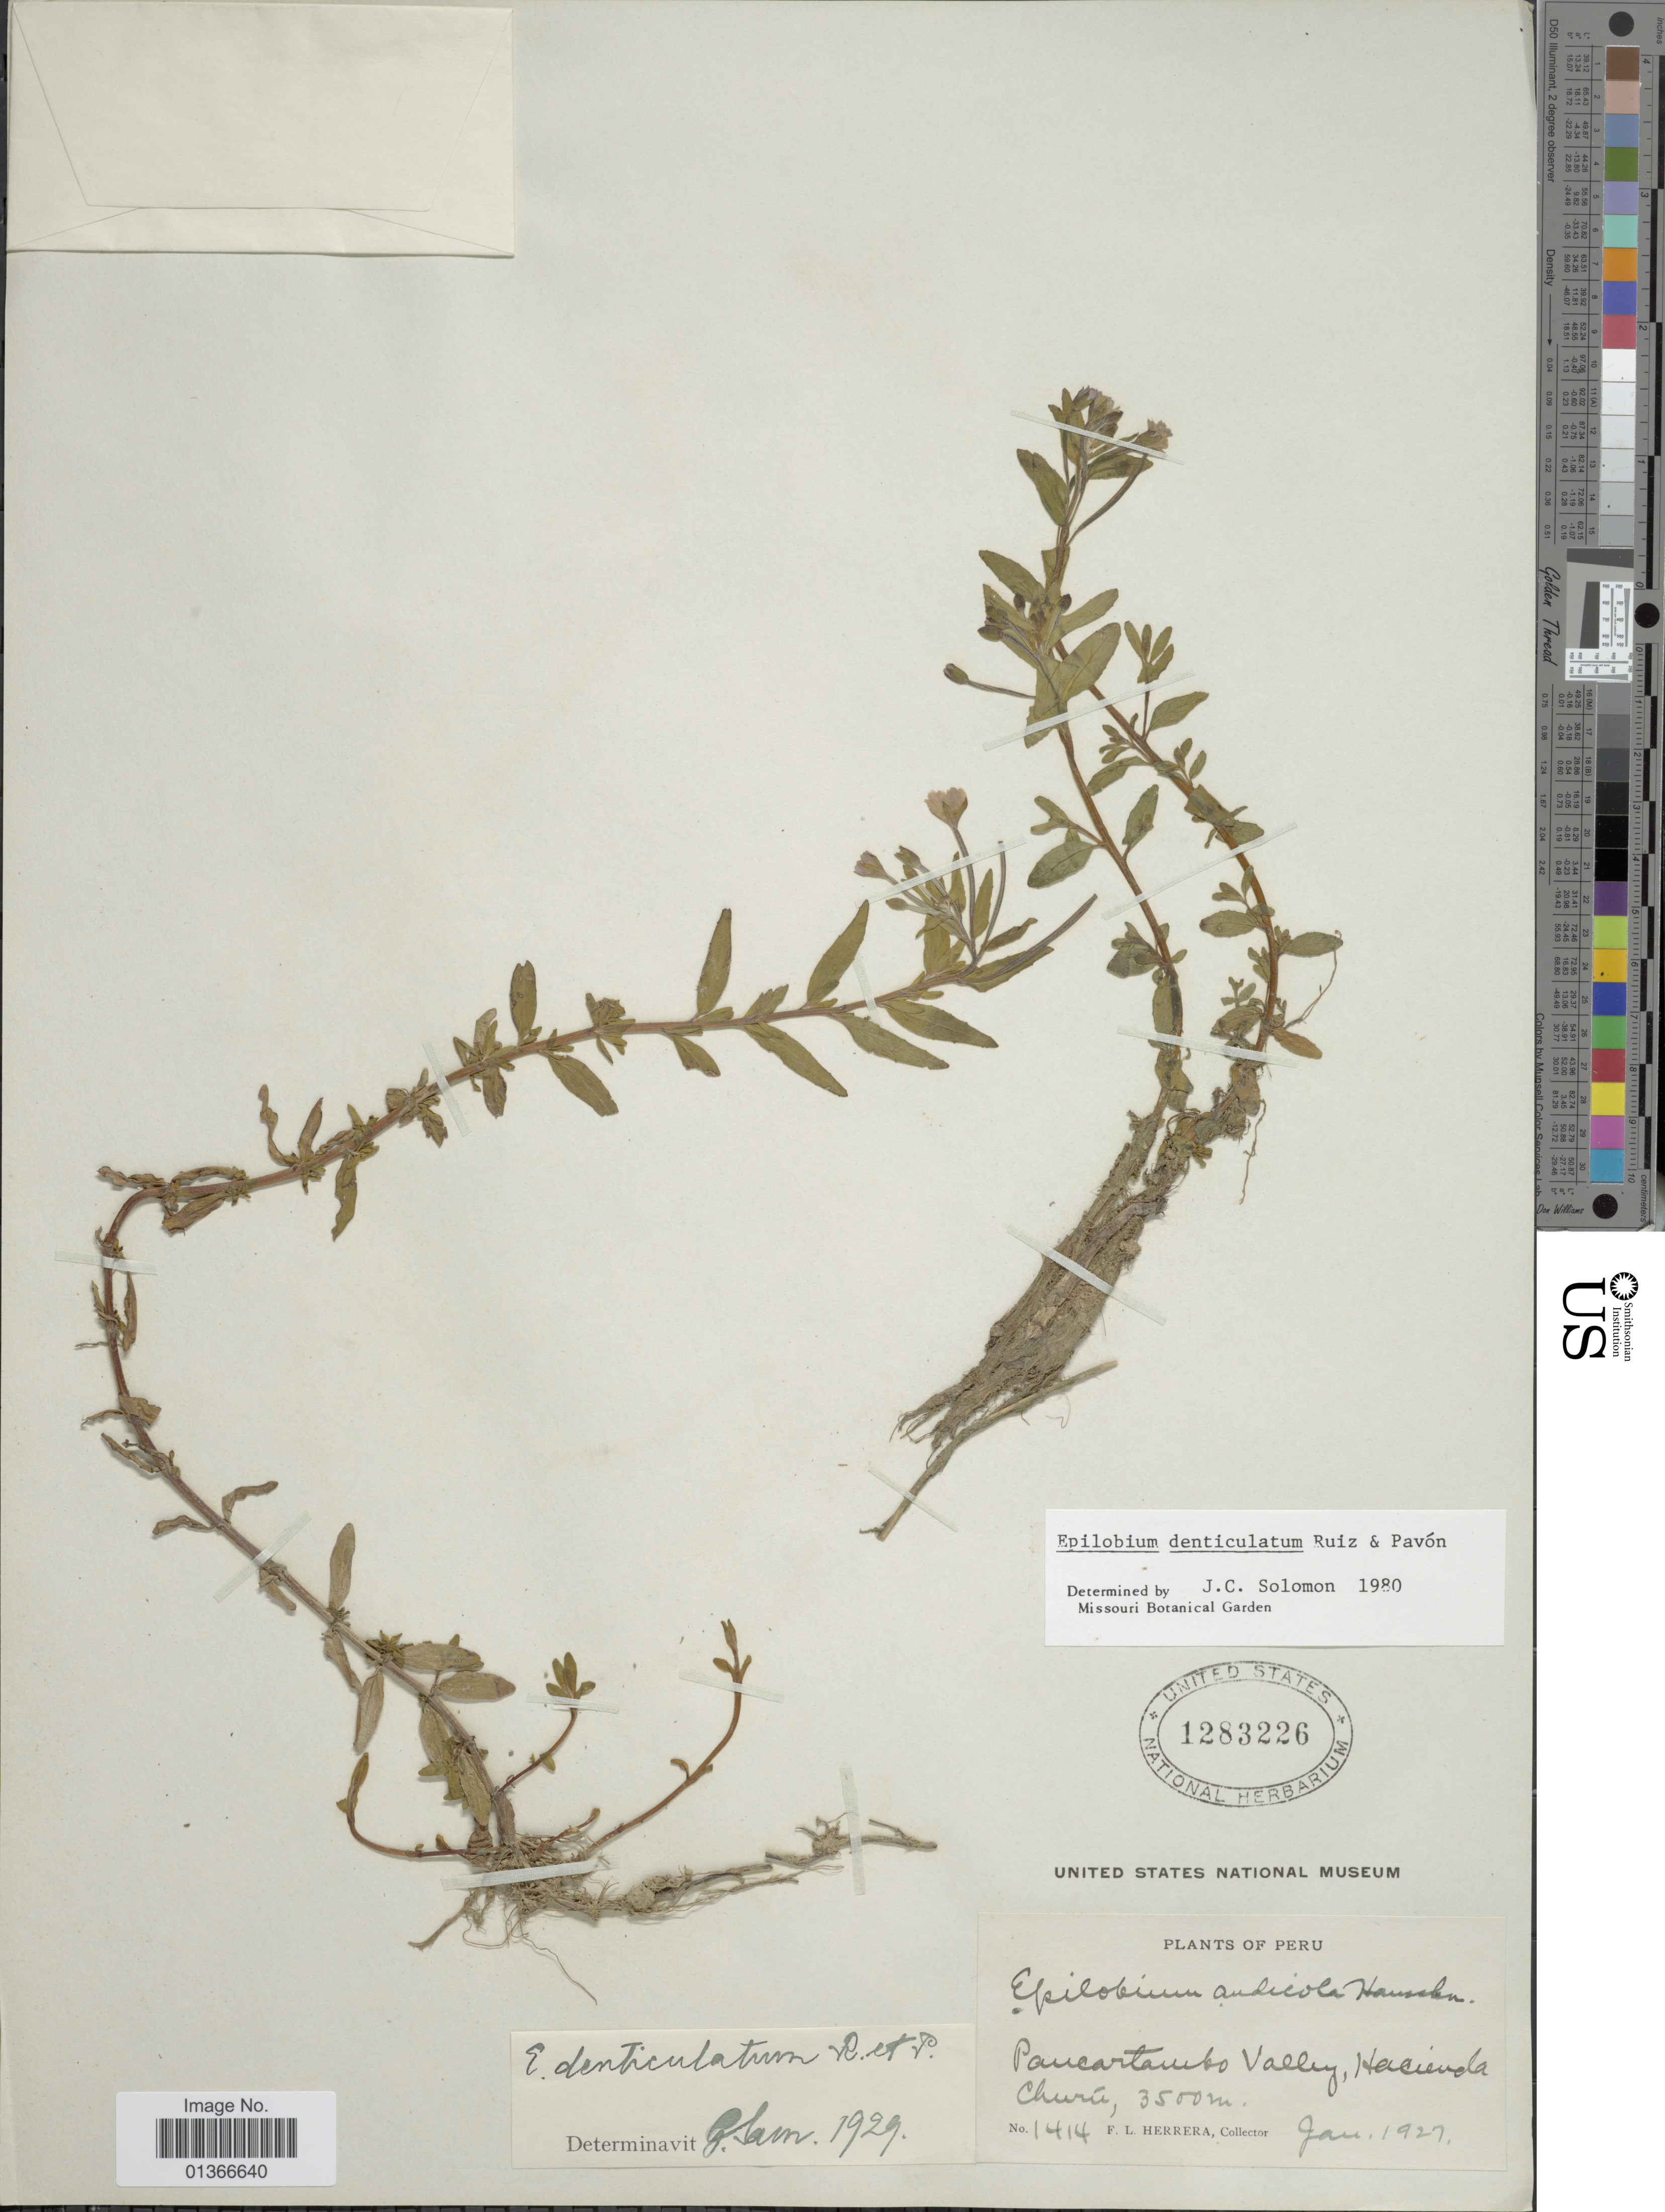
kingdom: Plantae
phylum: Tracheophyta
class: Magnoliopsida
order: Myrtales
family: Onagraceae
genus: Epilobium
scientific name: Epilobium denticulatum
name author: Ruiz & Pav.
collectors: F. L. Herrera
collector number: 1414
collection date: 1927-01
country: Peru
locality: Paucartambo Valley, Hacienda Churu.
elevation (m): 3500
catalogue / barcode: US 1283226